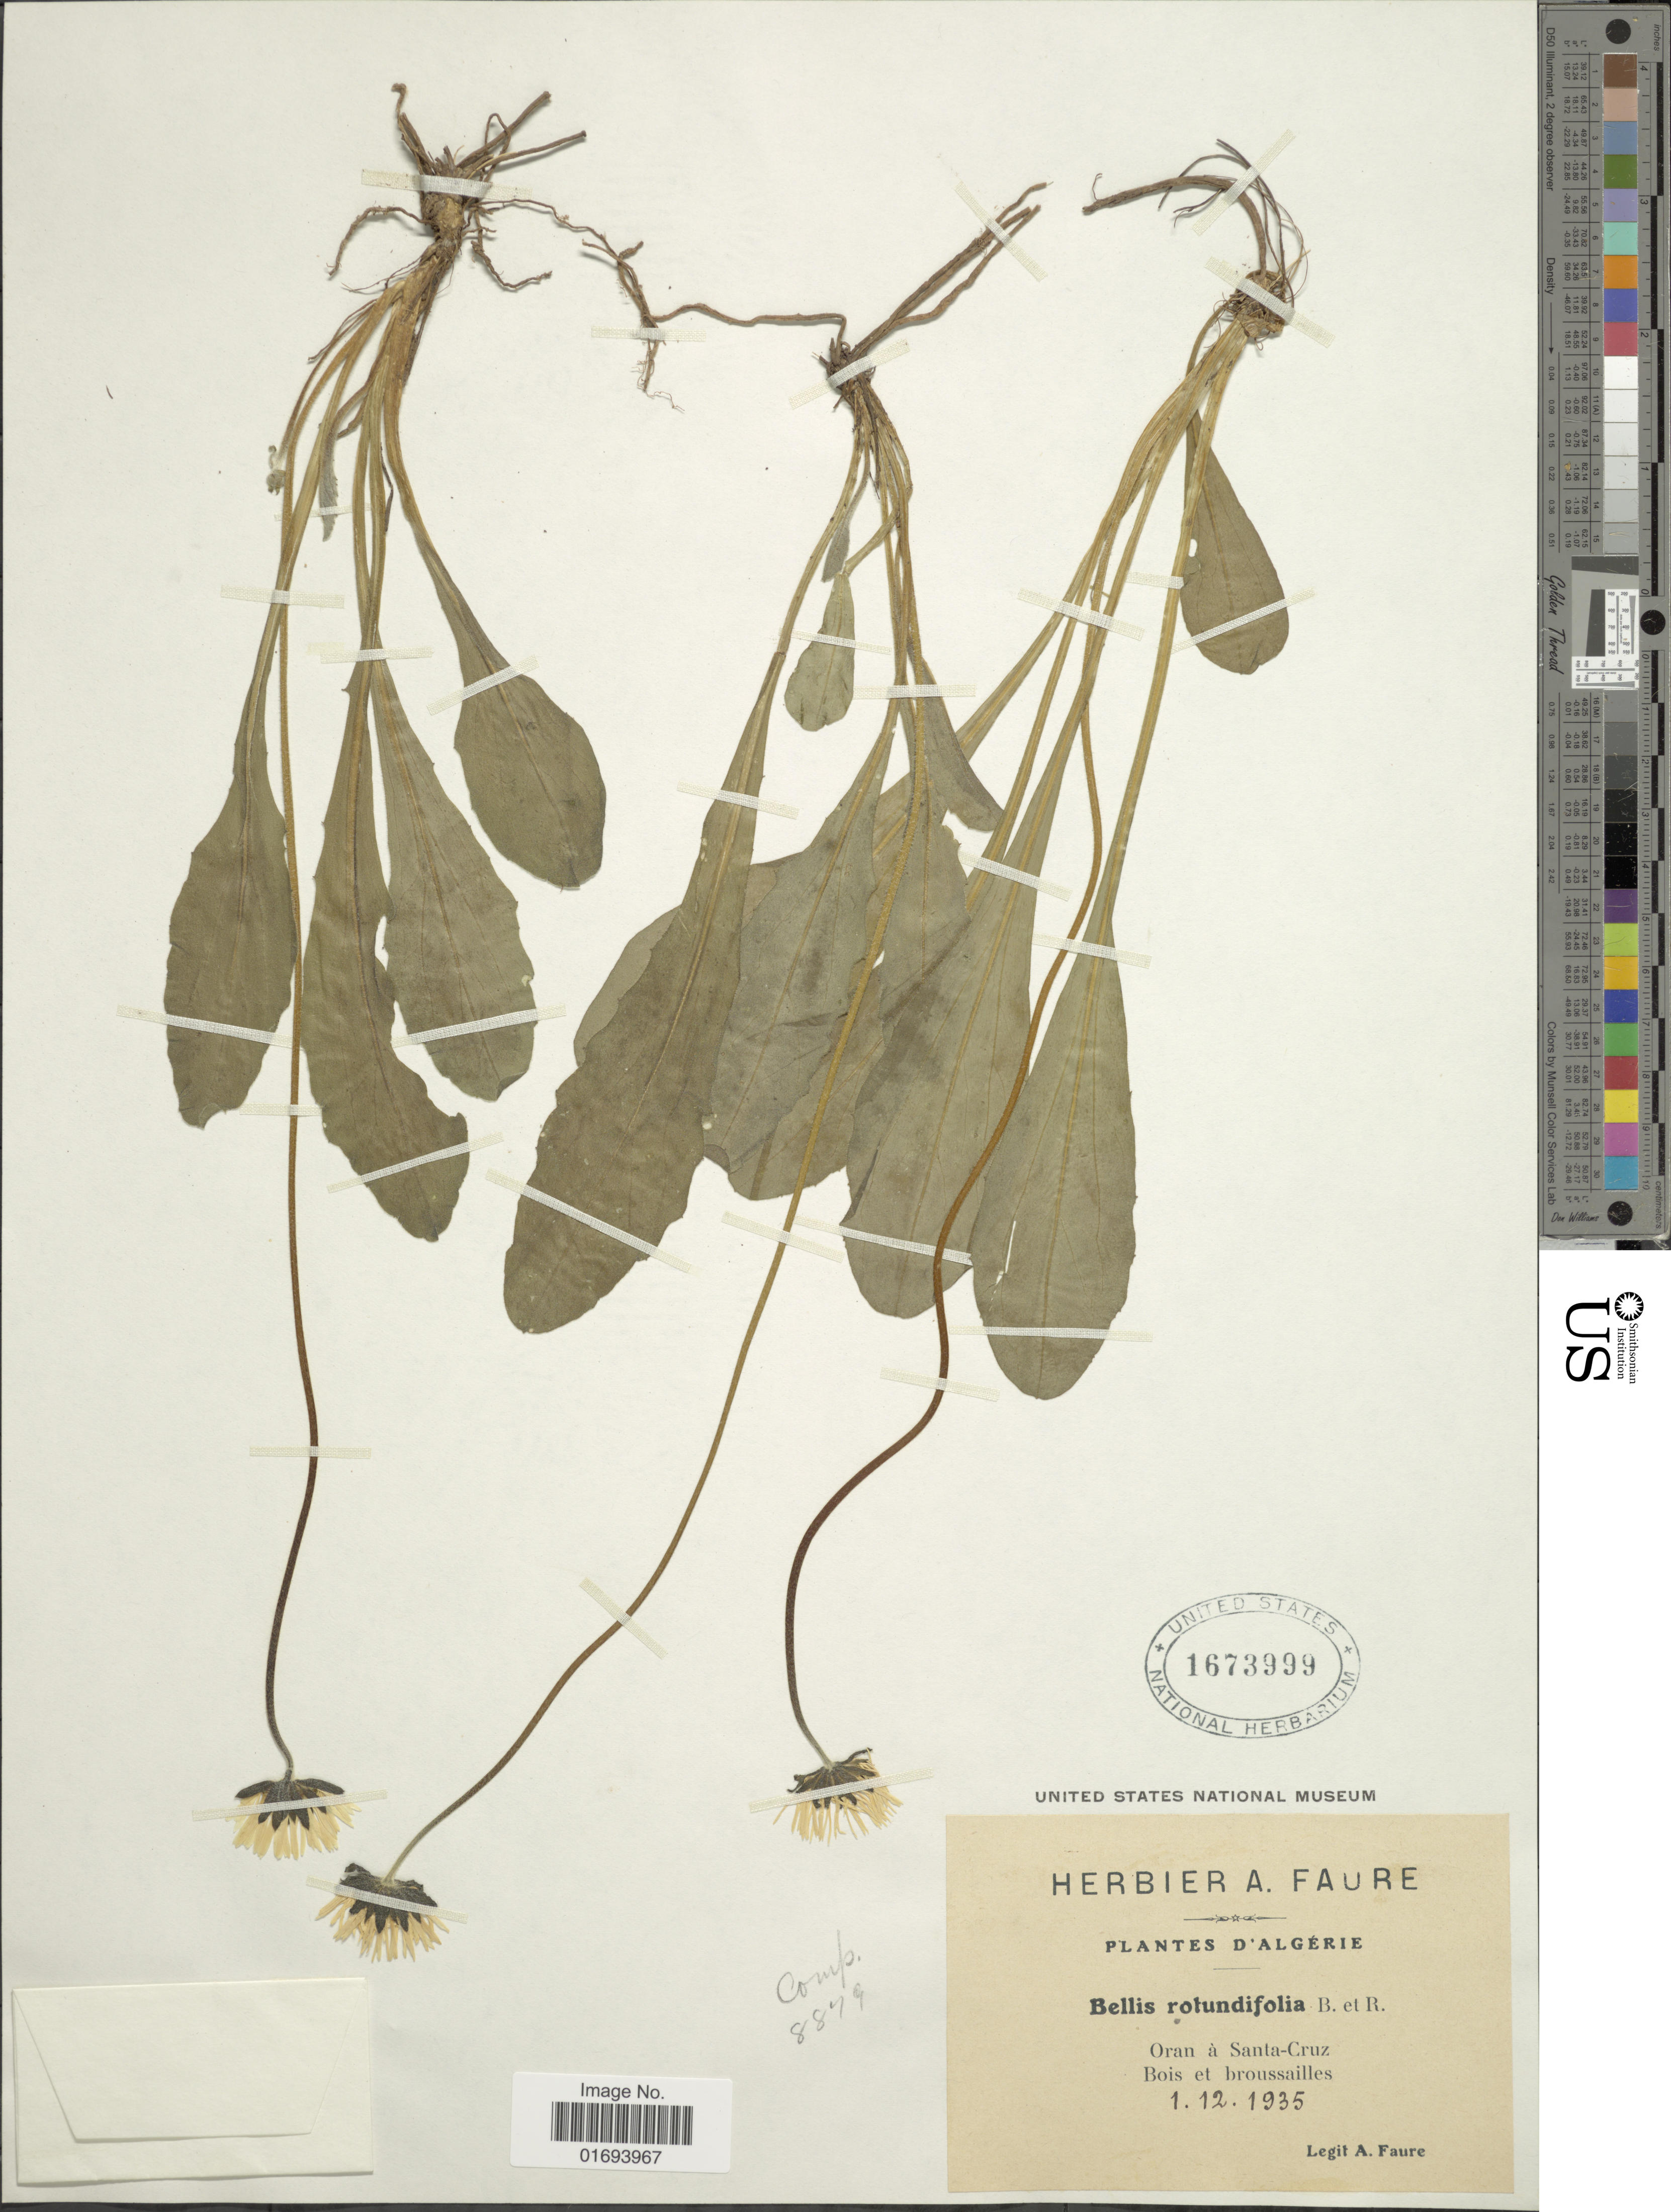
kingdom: Plantae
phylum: Tracheophyta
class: Magnoliopsida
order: Asterales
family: Asteraceae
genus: Bellis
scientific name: Bellis rotundifolia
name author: (Desf.) Boiss. & Reut.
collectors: A. Faure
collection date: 1935-12-01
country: Algeria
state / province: Oran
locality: Oran a Santa-Cruz. Bois et broussailles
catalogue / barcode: US 1673999